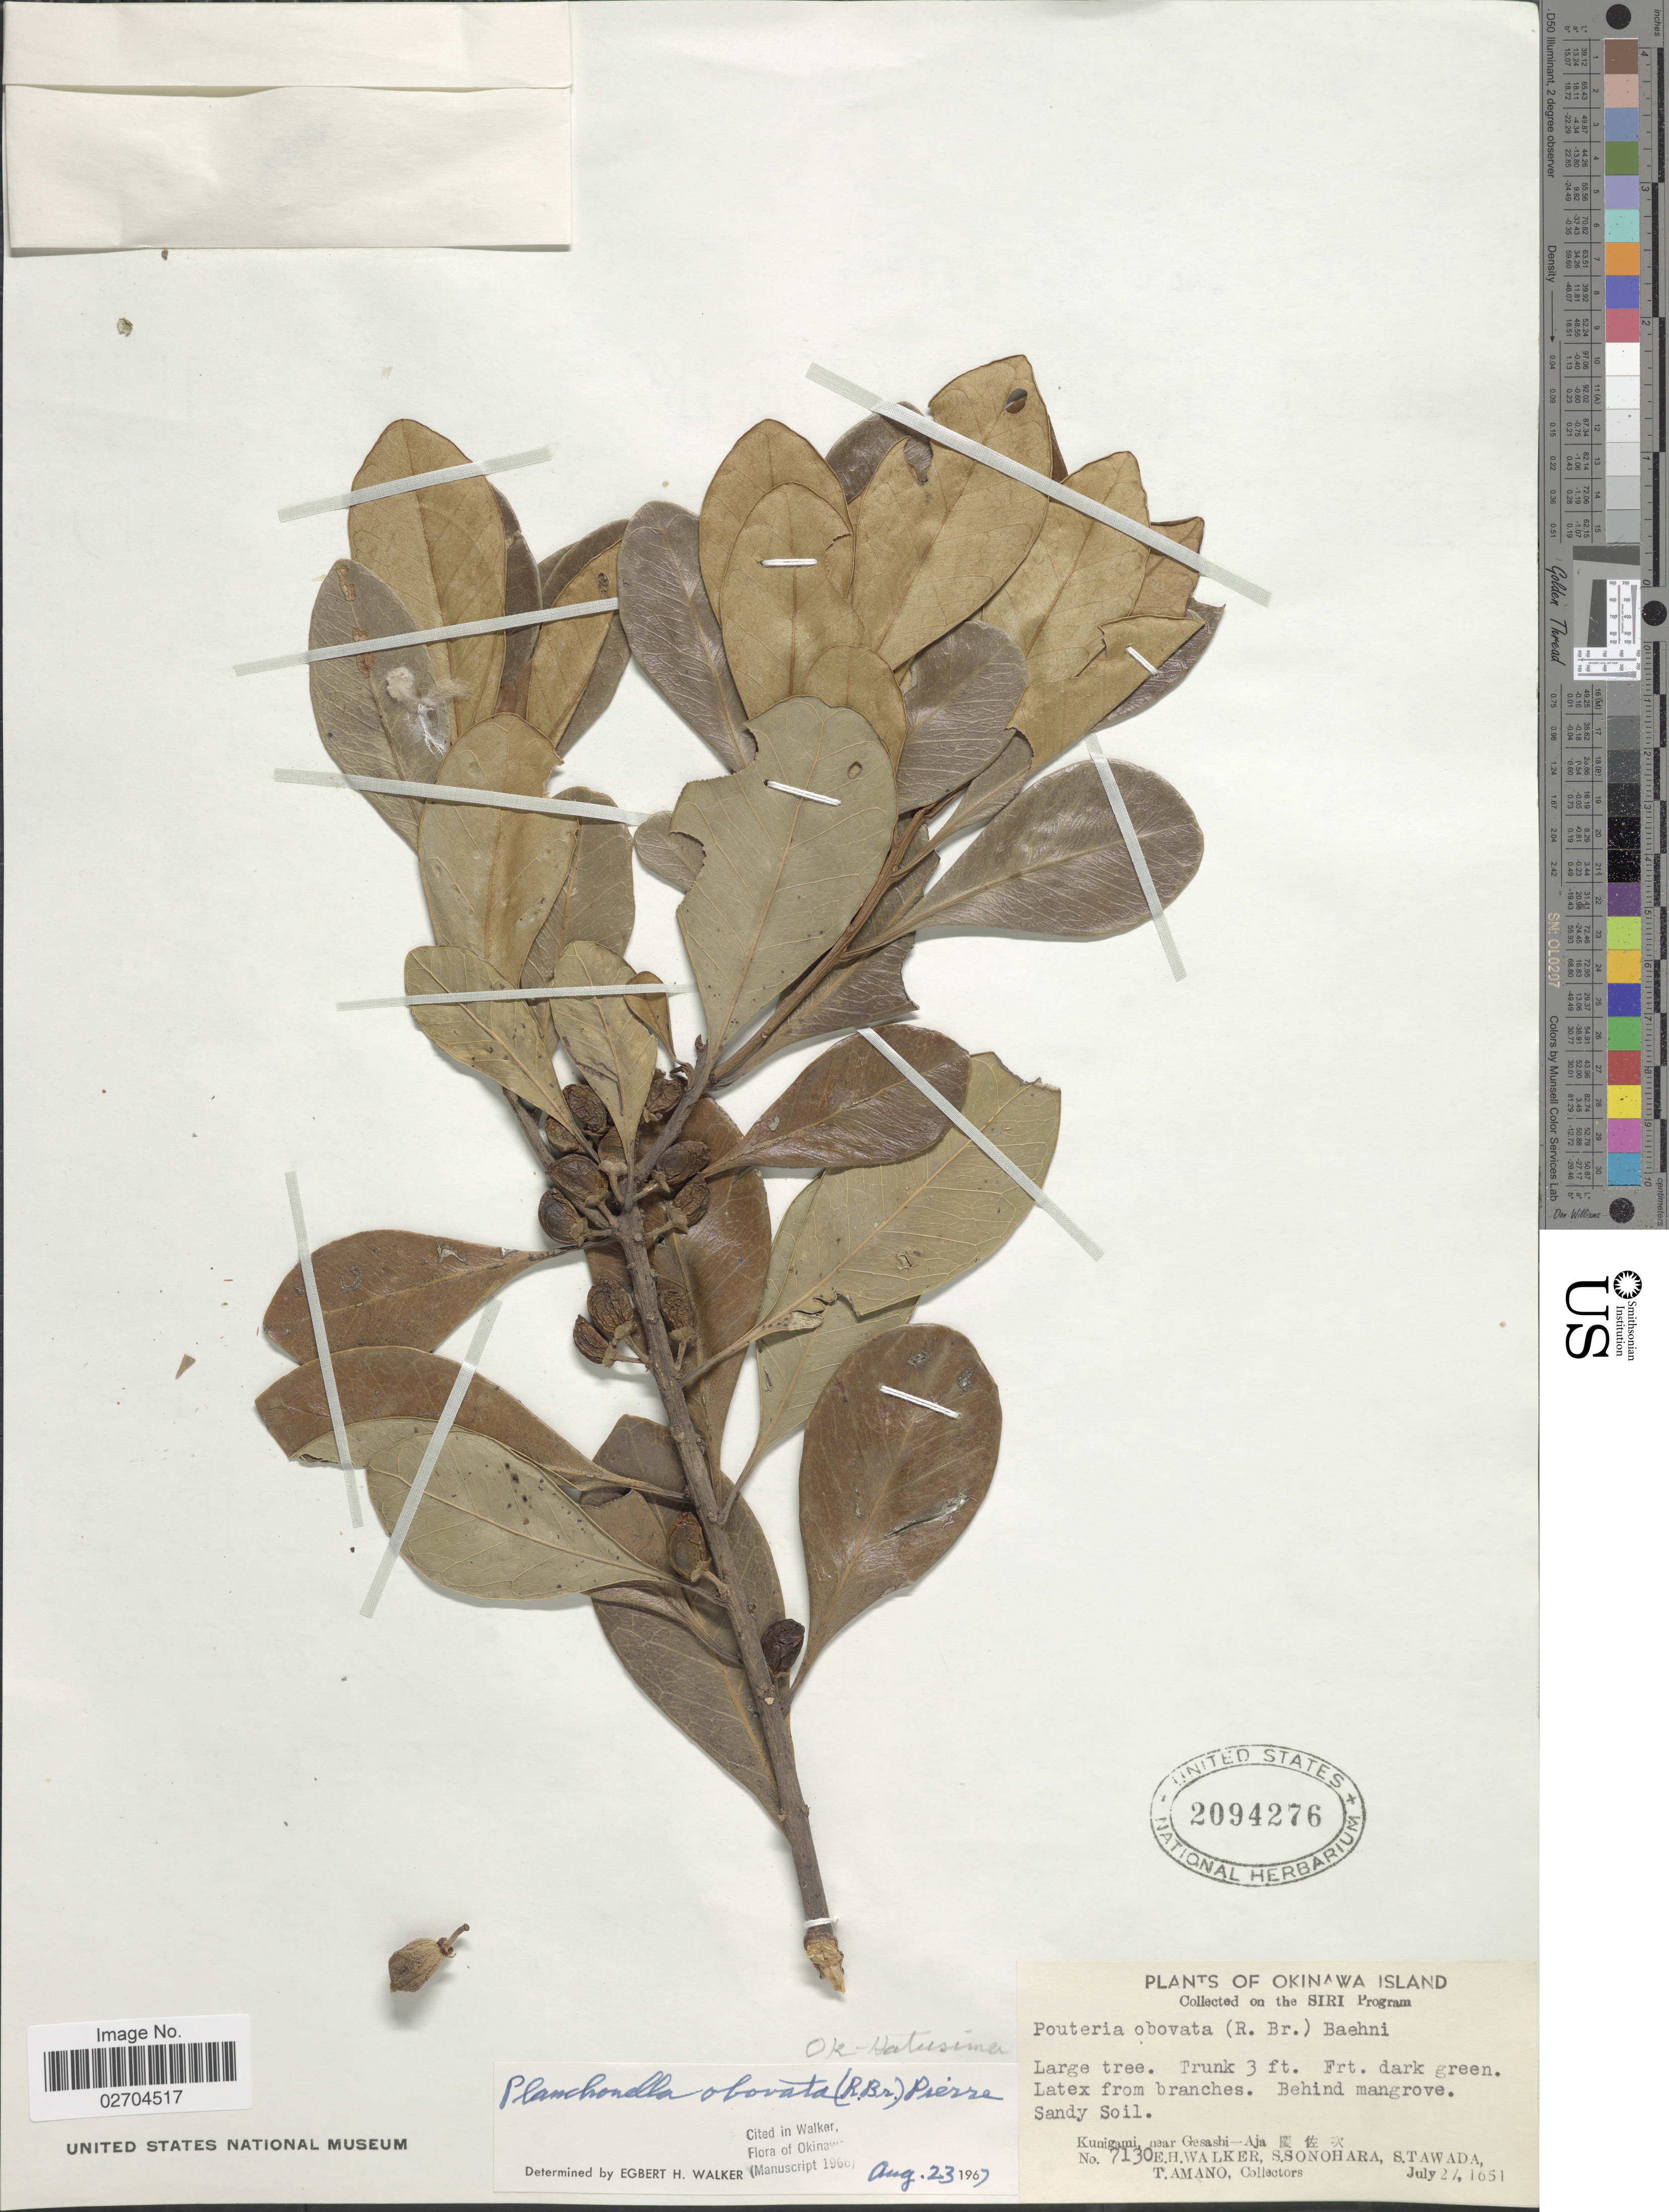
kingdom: Plantae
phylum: Tracheophyta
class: Magnoliopsida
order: Ericales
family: Sapotaceae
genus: Planchonella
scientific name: Planchonella obovata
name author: (R. Br.) Pierre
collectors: E. H. Walker, S. Sonohara, S. Tawada & T. Amano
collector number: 7130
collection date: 1951-07-27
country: Japan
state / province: Okinawa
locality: Okinawa Island, Kunigamo, near Gesachi- Aja. Behind mangrove.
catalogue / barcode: US 2094276